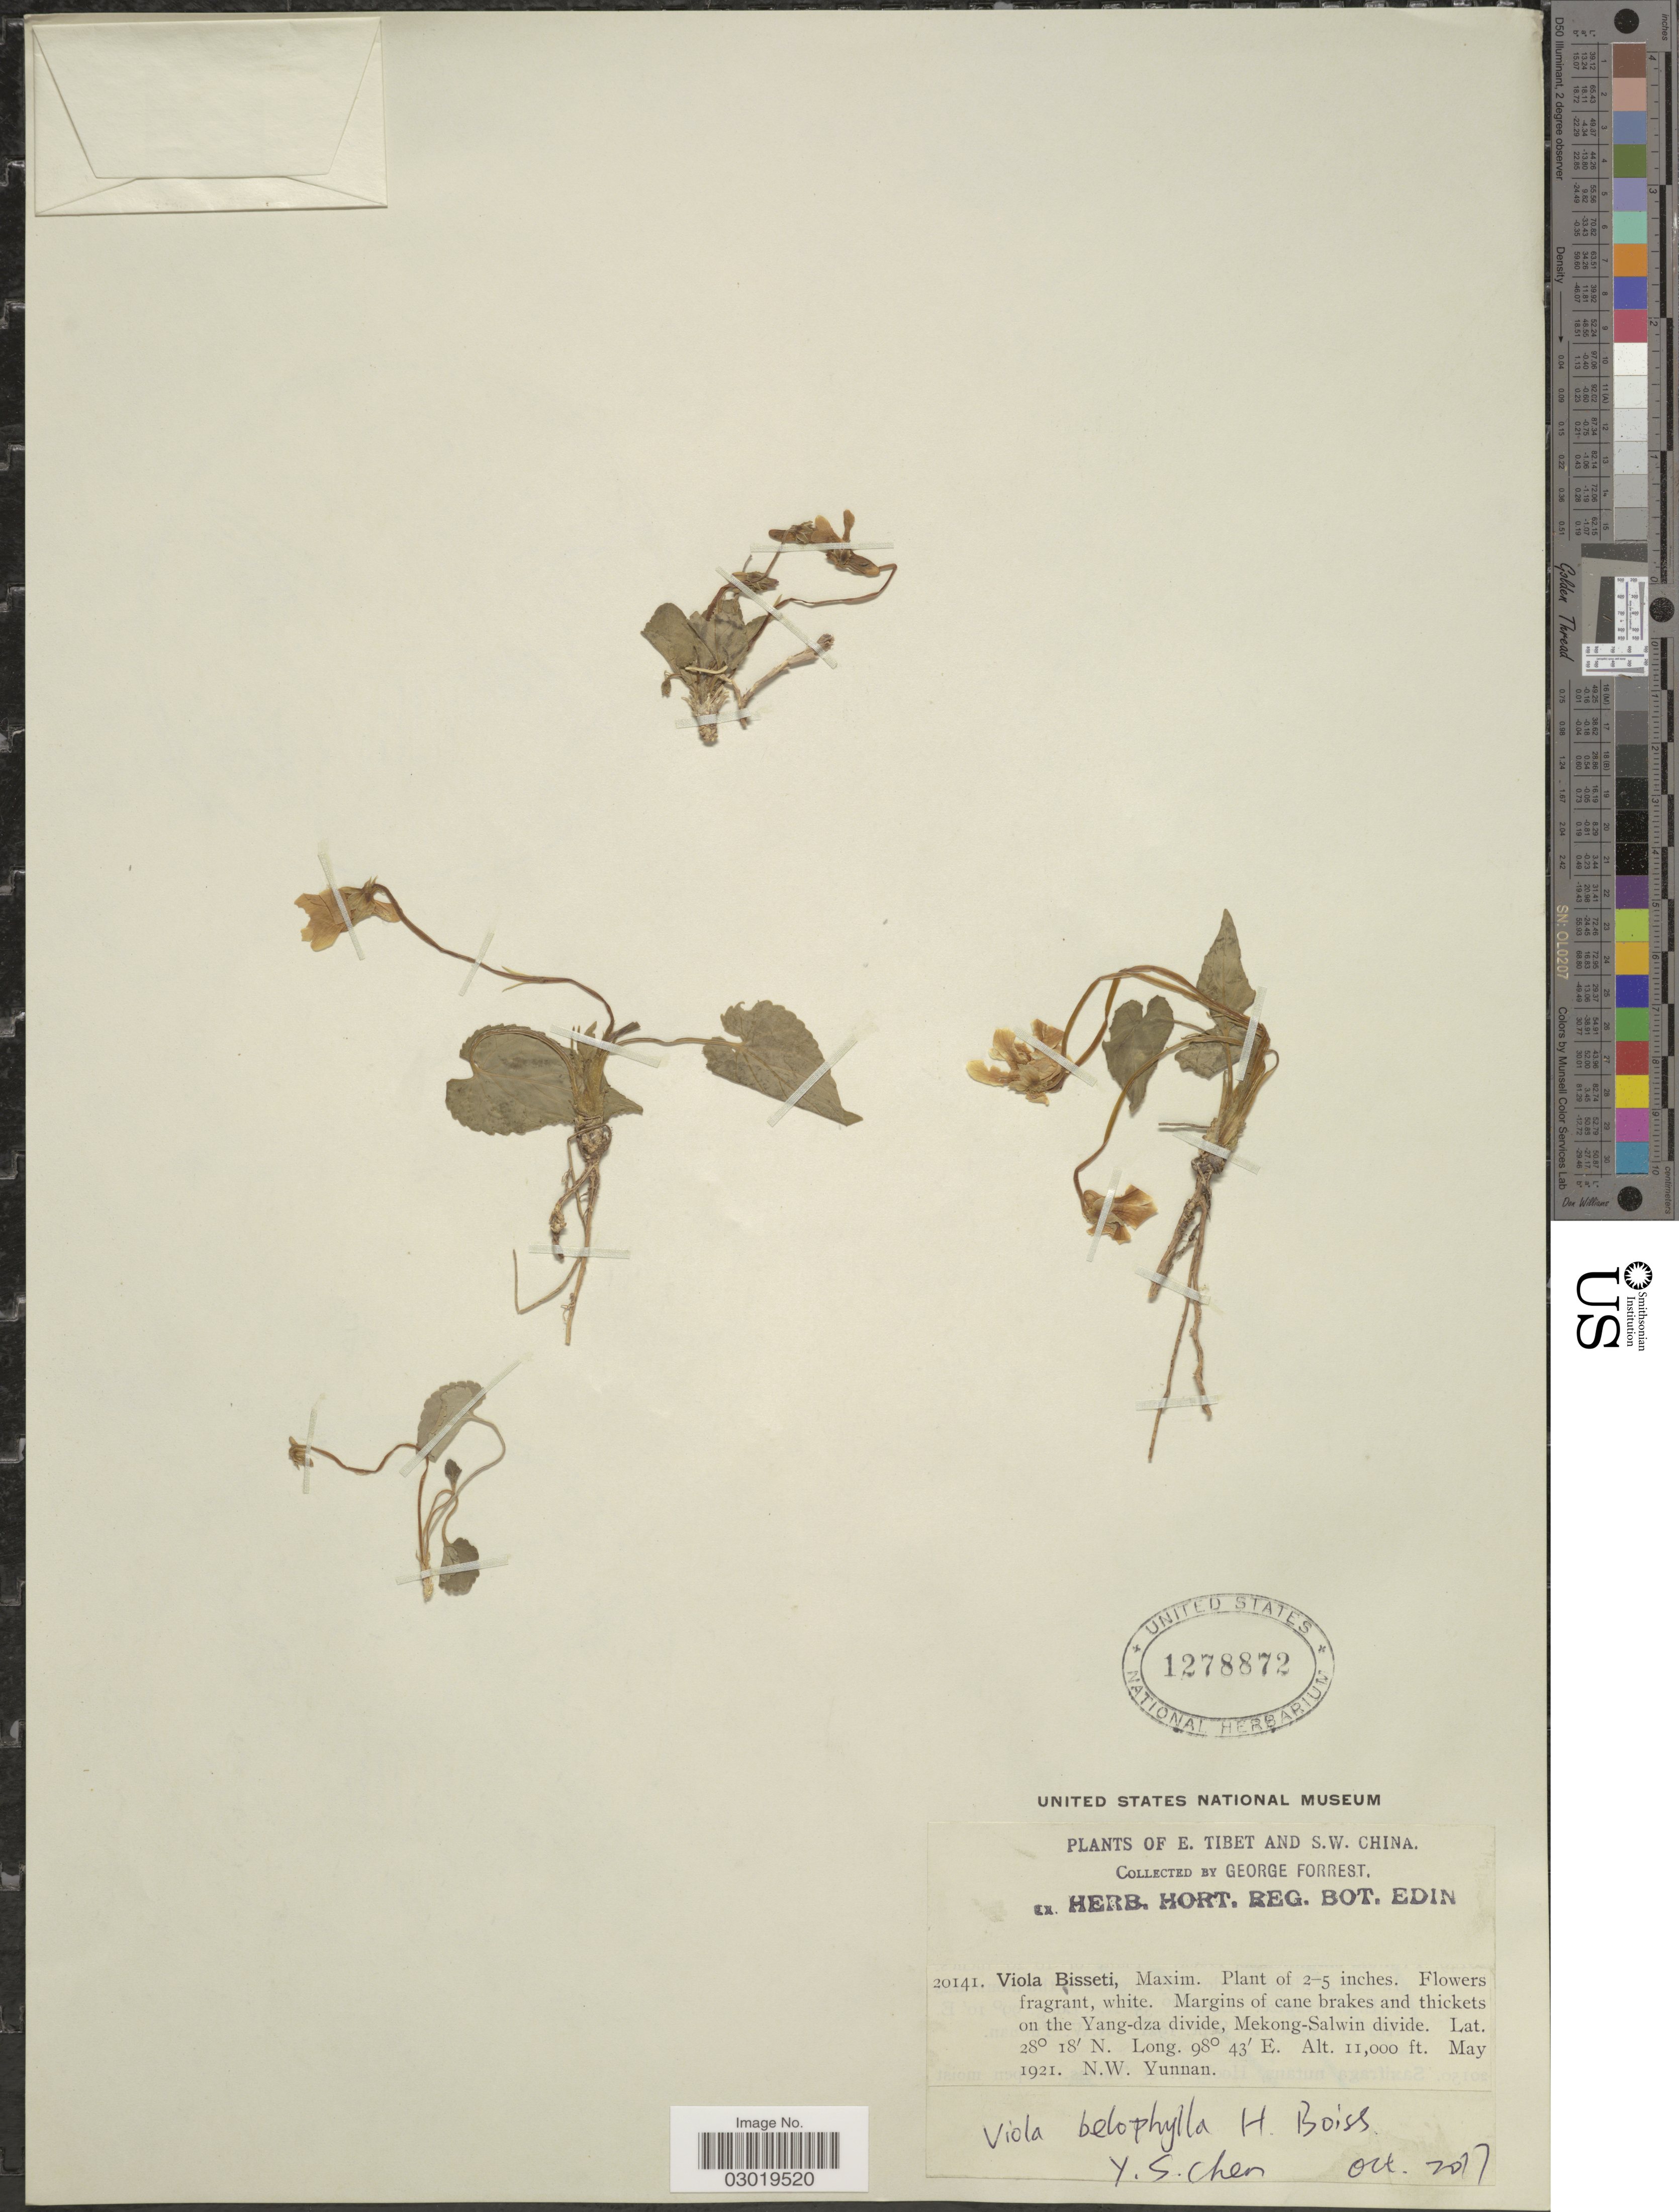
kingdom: Plantae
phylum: Tracheophyta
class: Magnoliopsida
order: Malpighiales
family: Violaceae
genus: Viola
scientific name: Viola x bissellii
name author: House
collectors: G. Forrest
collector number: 20141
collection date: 1921-05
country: China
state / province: Yunnan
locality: S.W. China. Margins of cane brakes and thickets on the Yang-dza divide, Mekong-Salwin divide.N.W. Yunnan.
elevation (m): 3353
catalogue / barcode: US 1278872